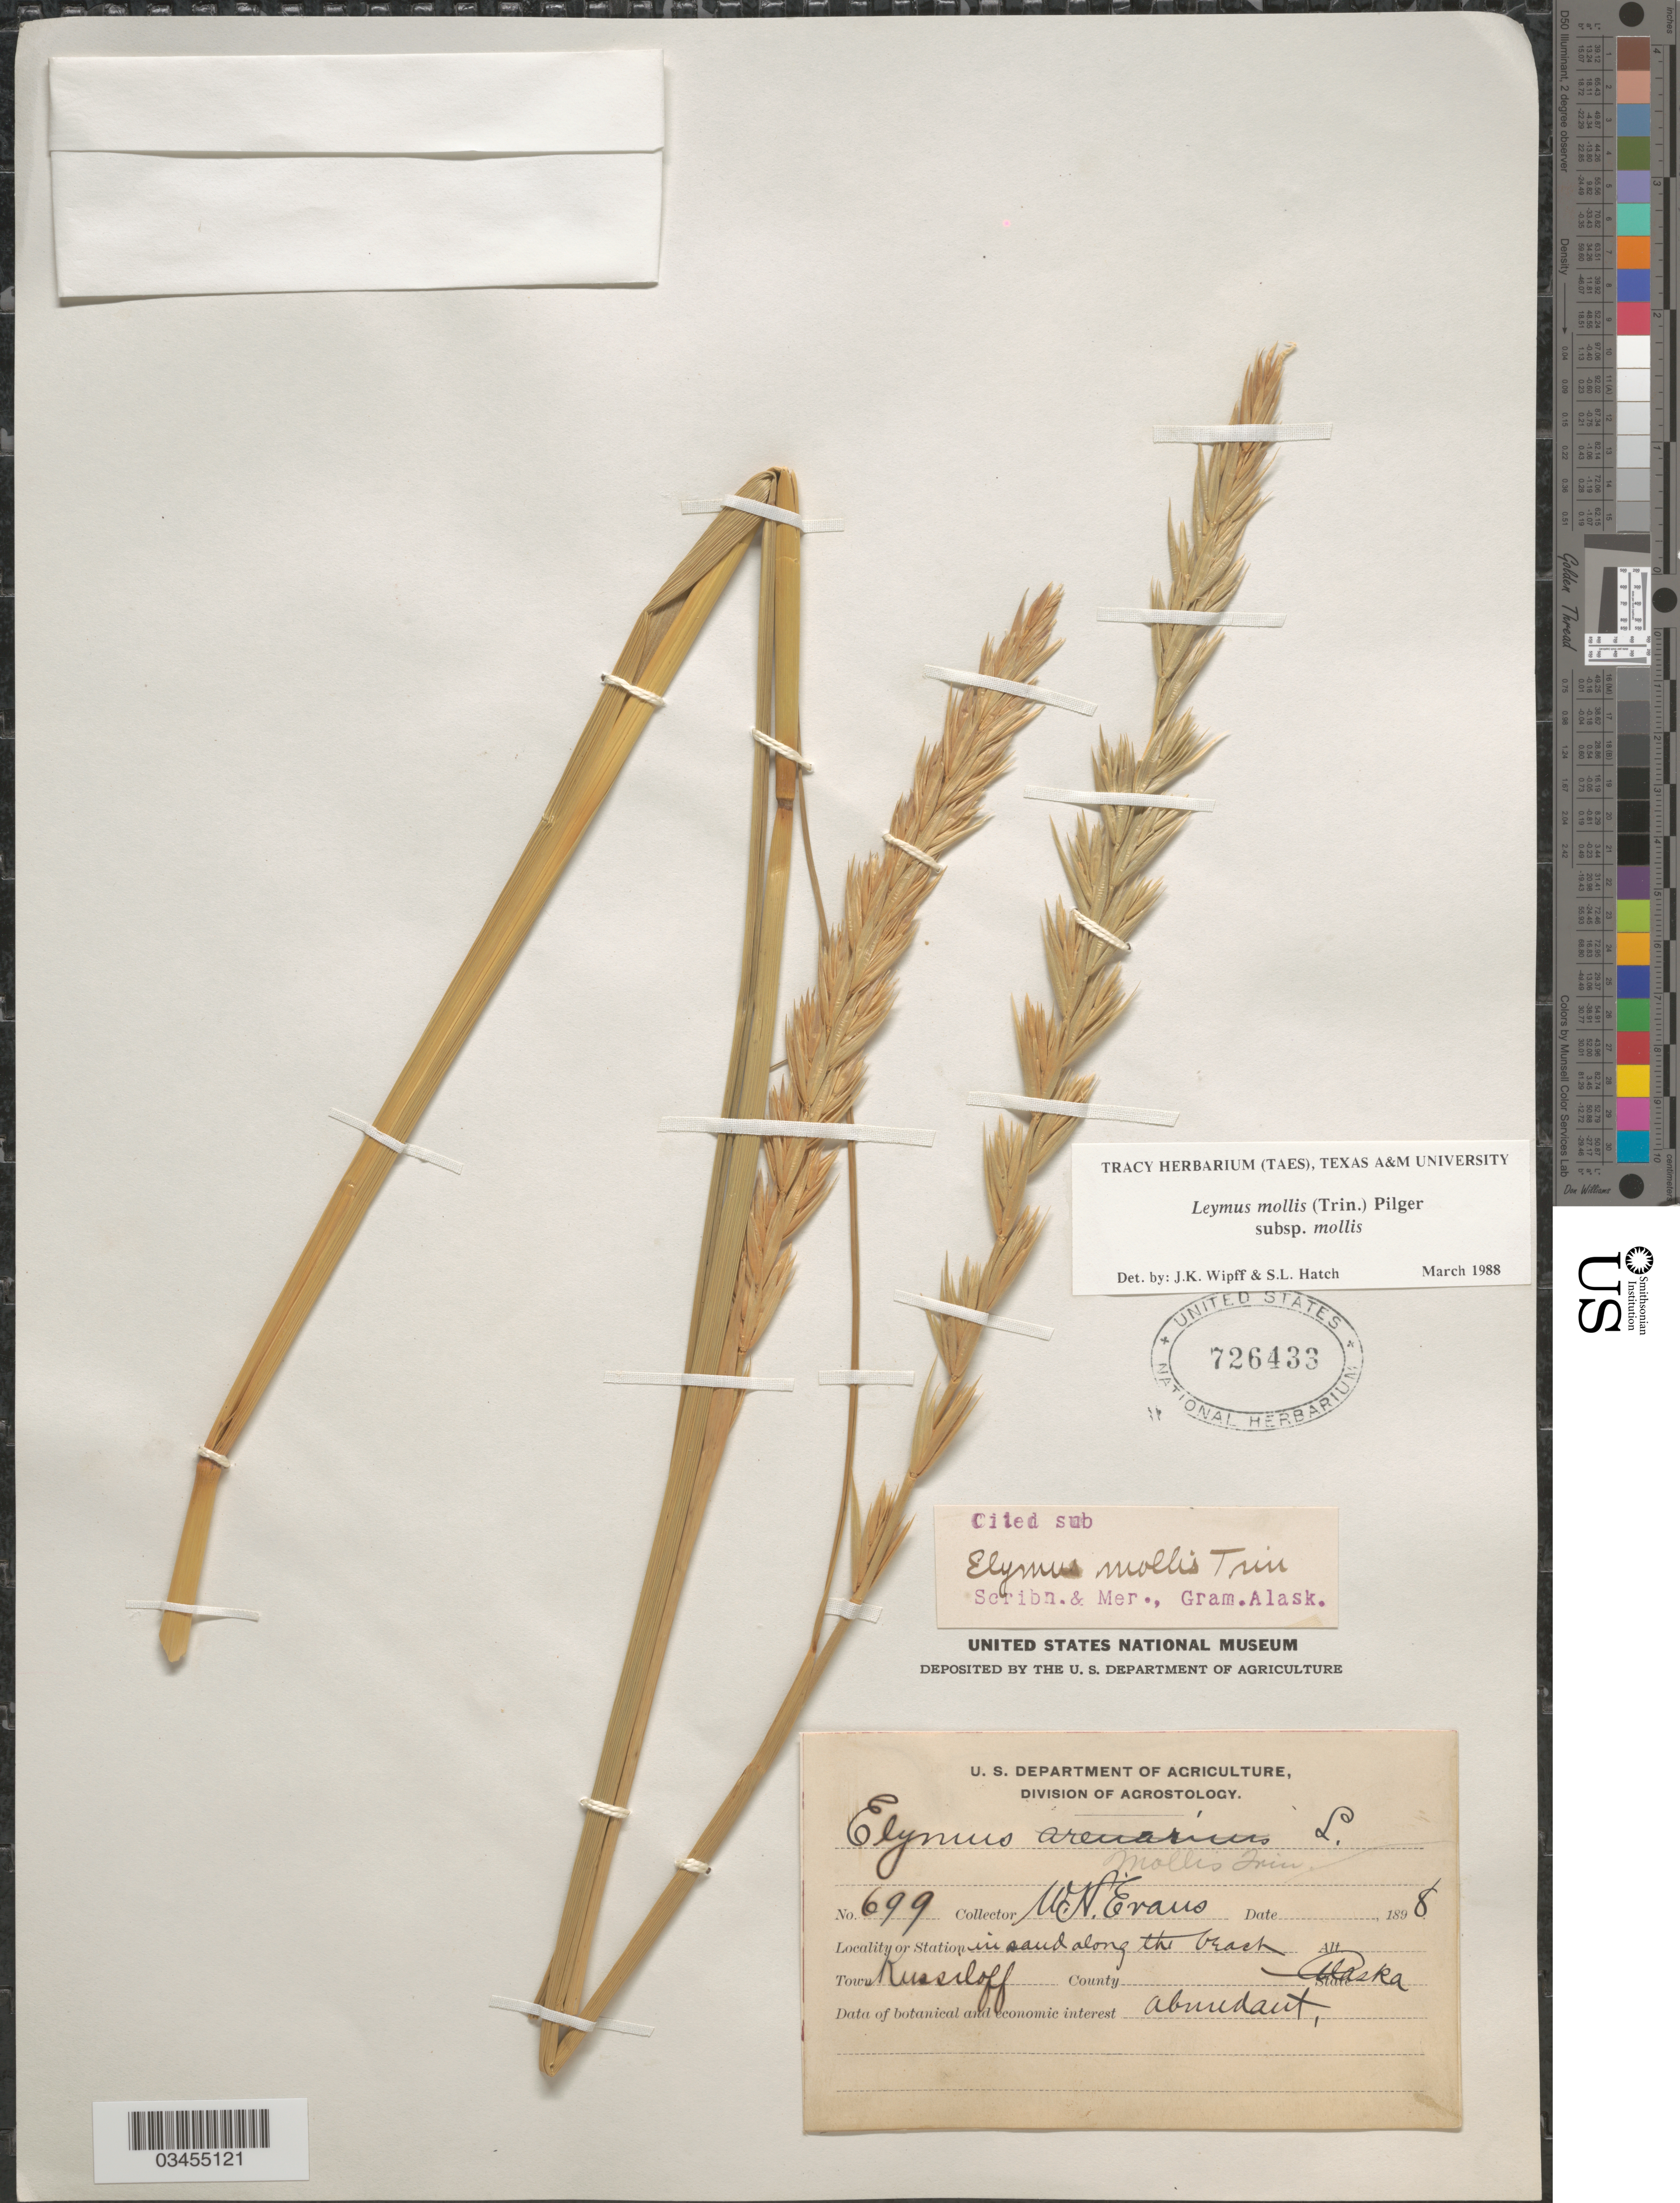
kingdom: Plantae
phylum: Tracheophyta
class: Liliopsida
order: Poales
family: Poaceae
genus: Leymus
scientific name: Leymus mollis subsp. mollis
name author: (Trin.) Pilg.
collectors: W. H. Evans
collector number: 699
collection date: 1898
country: United States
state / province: Alaska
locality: In sand along the beach. Town Kussiloff.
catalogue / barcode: US 726433